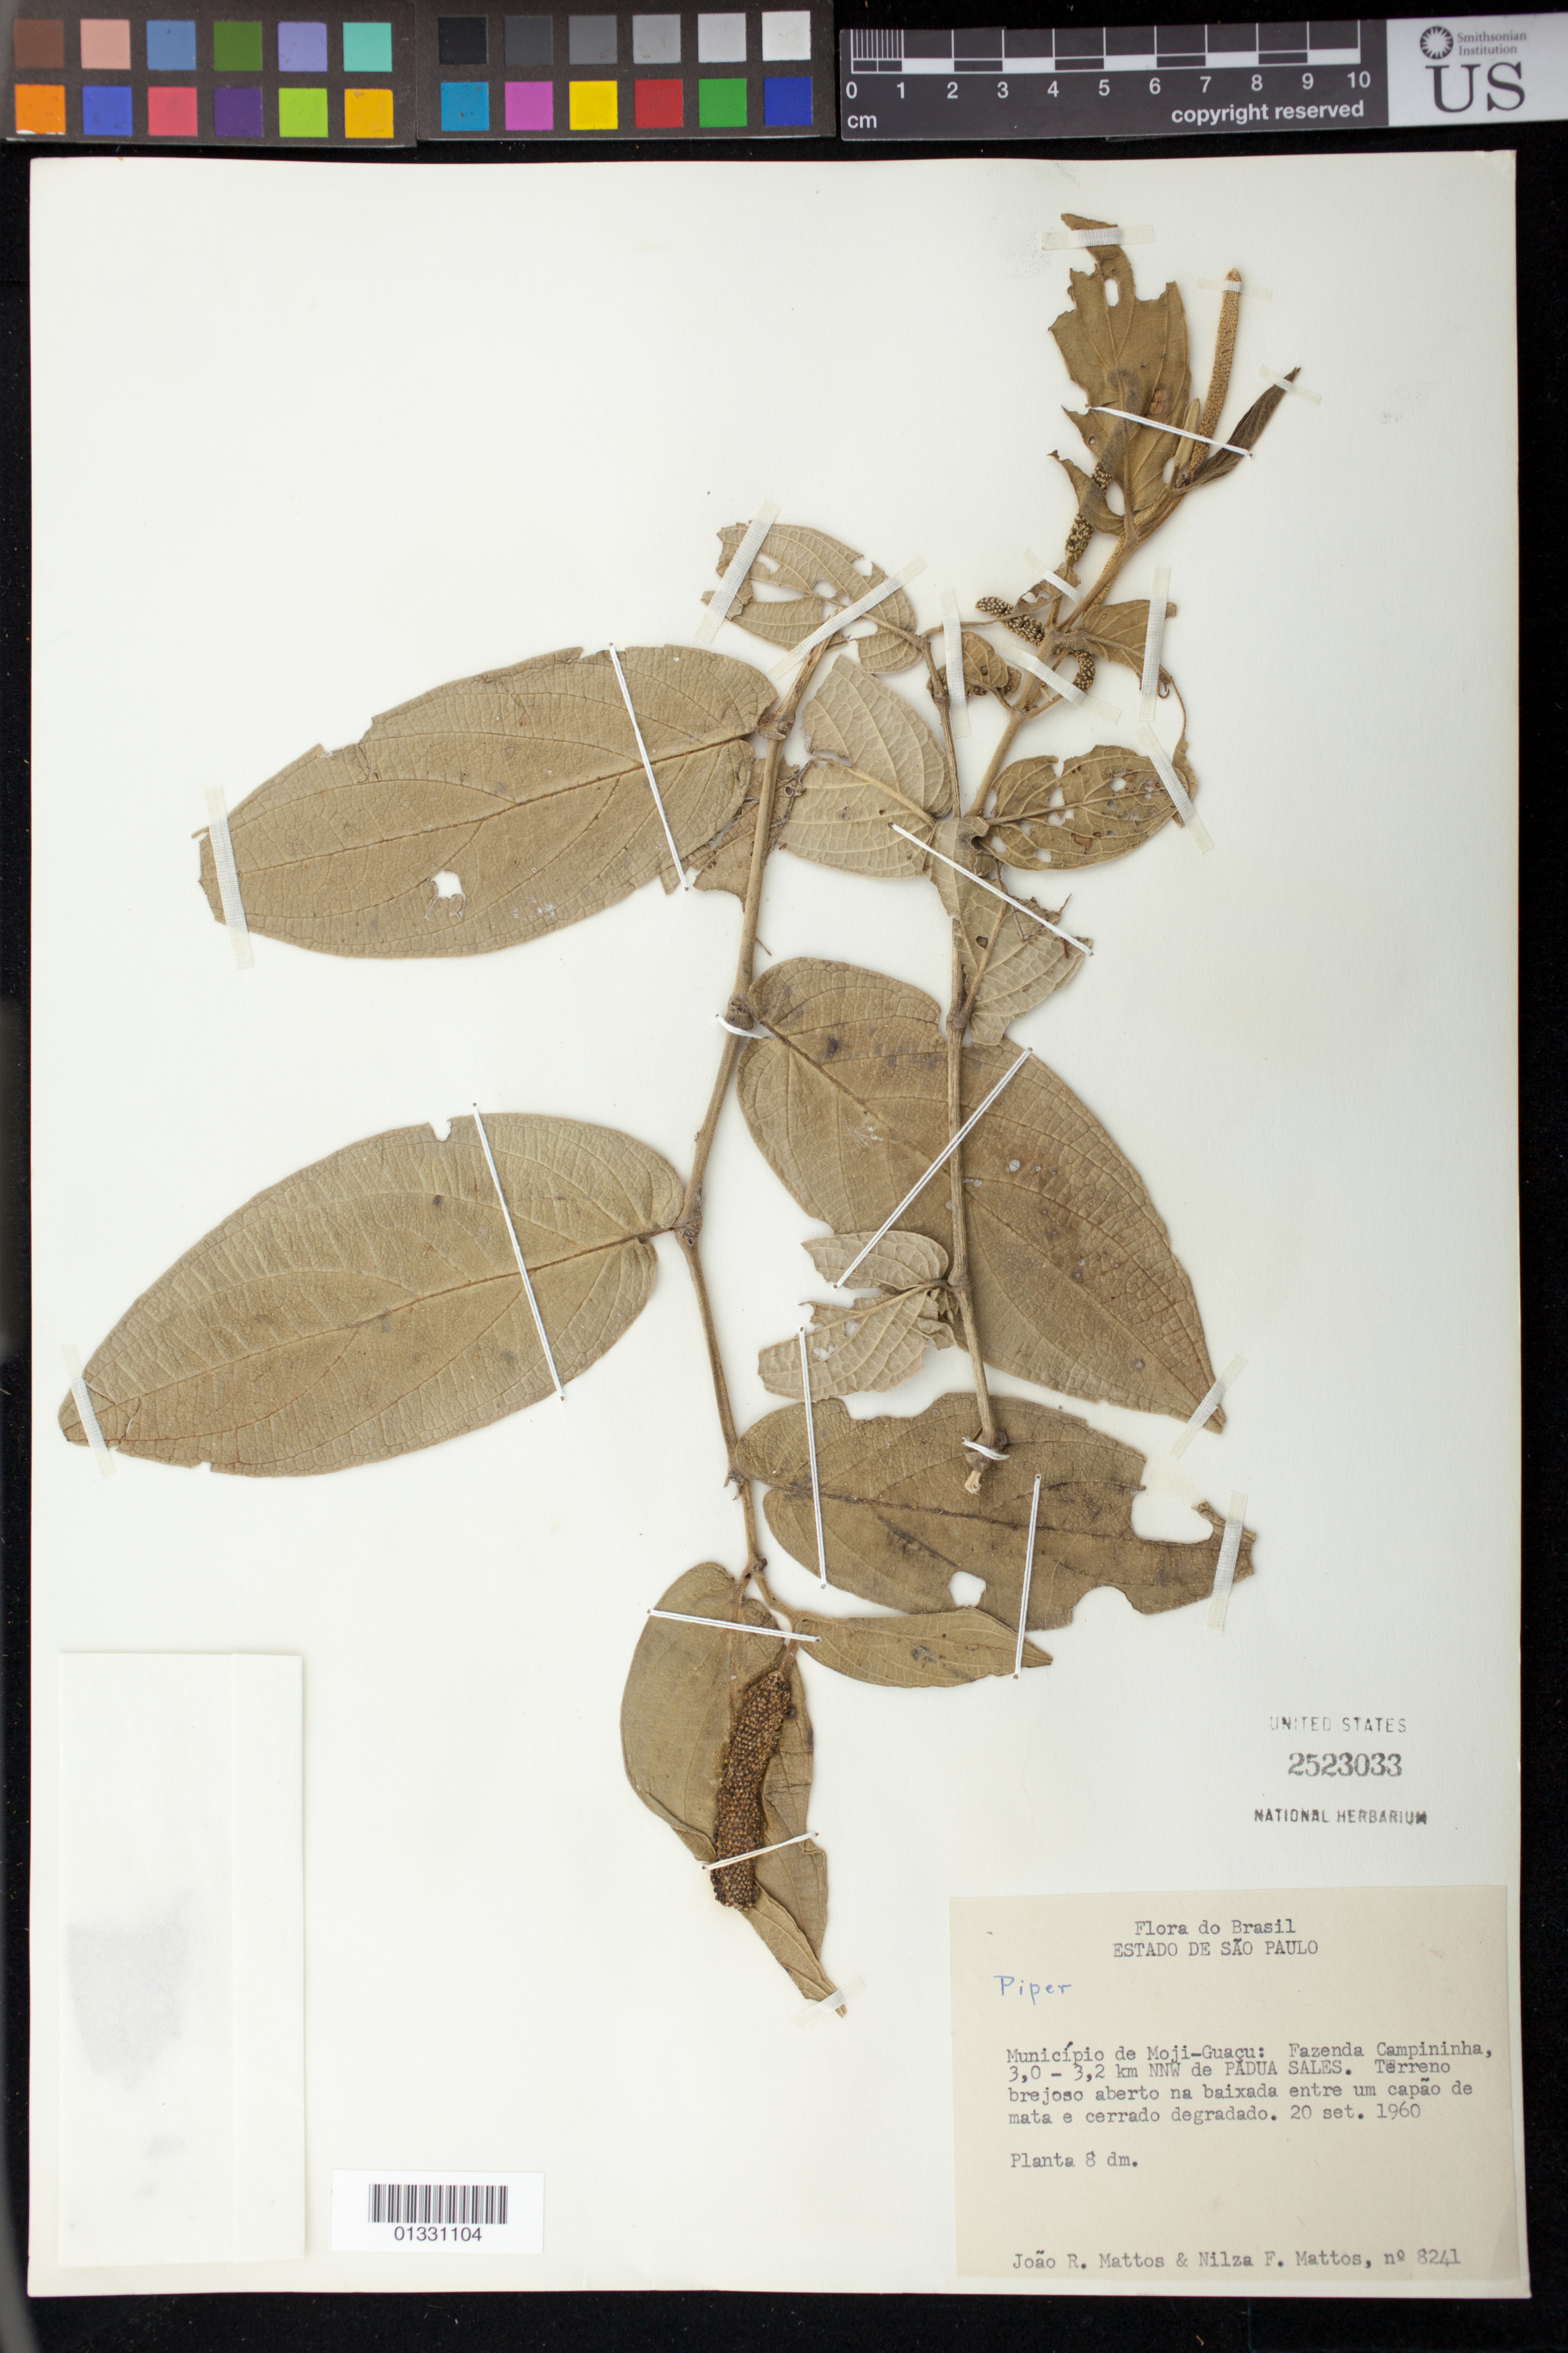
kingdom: Plantae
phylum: Tracheophyta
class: Magnoliopsida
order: Piperales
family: Piperaceae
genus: Piper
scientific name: Piper sp.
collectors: J. R. de Mattos & N. F. Mattos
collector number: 8241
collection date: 1960-09-20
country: Brazil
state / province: São Paulo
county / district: Mogi Guaçu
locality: Fazenda Campininha, 3.0/3.2 Km NNW de Padua Sales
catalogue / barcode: US 2523033